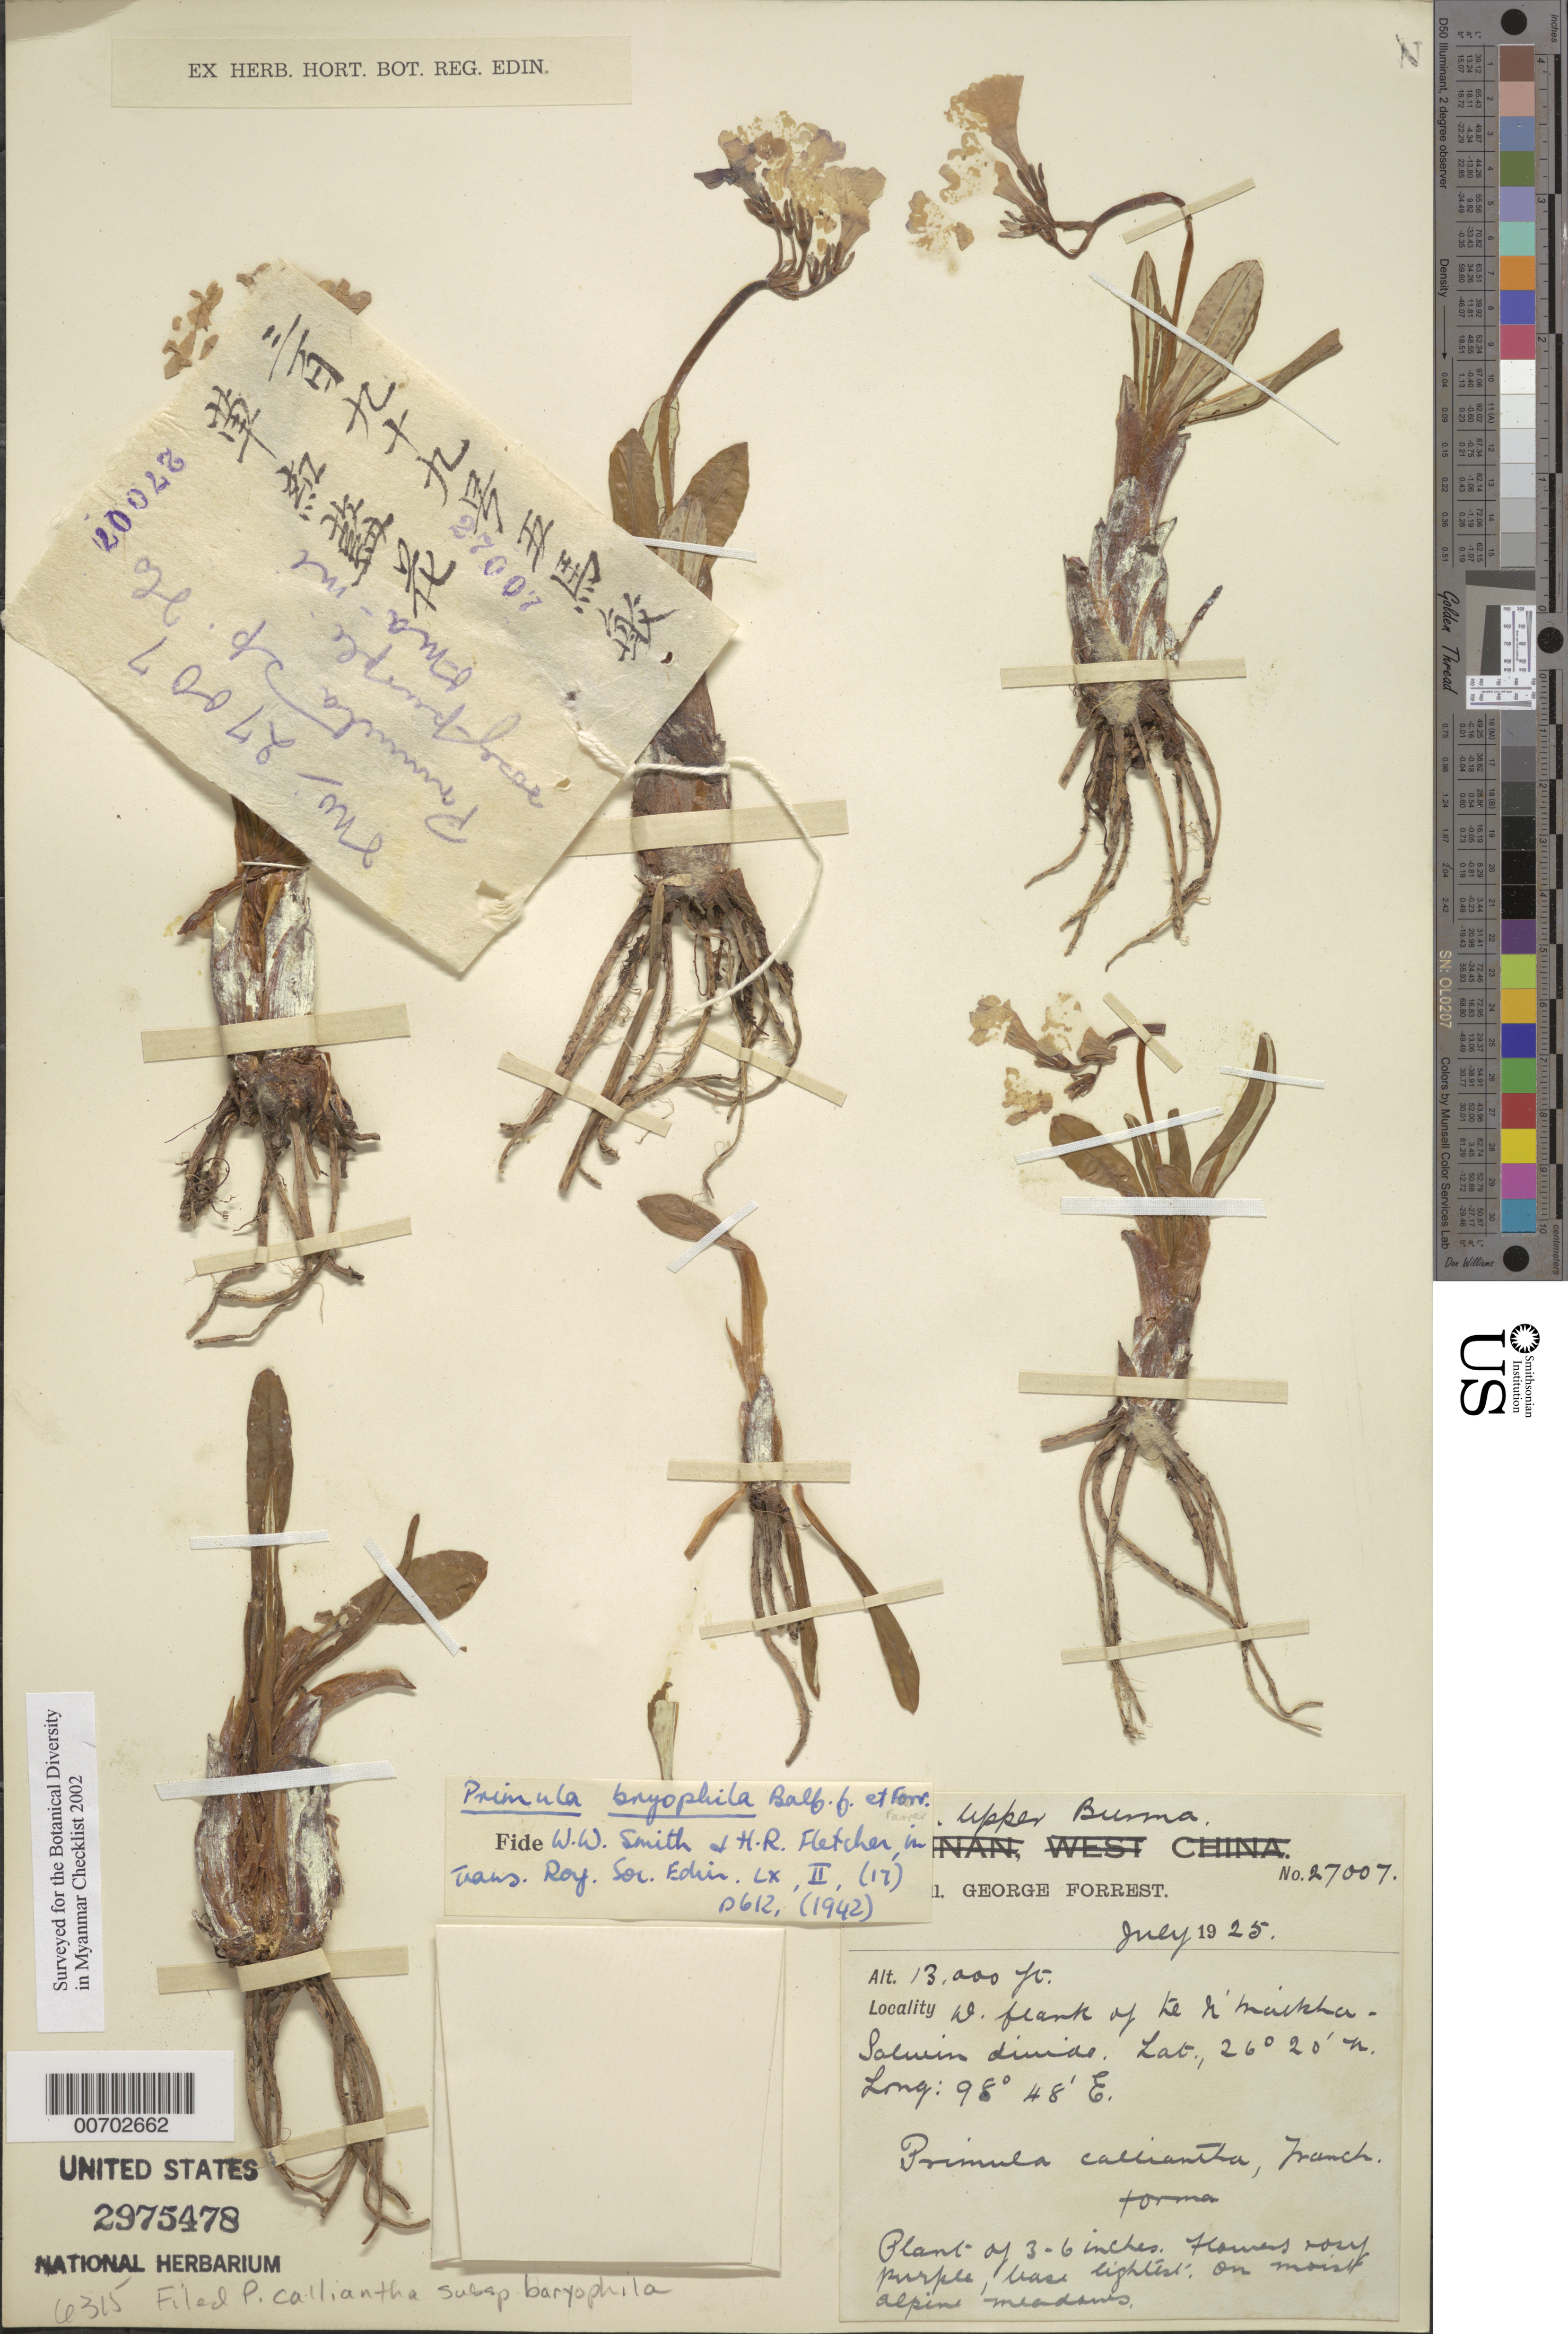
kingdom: Plantae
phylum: Tracheophyta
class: Magnoliopsida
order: Ericales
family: Primulaceae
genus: Primula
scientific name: Primula calliantha subsp. bryophila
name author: (Balf. f. & Farrer) W.W. Sm. & Forrest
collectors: G. Forrest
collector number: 27007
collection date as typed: Jul 1925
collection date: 1925-07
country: Myanmar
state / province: Kachin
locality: N'Maikha-Salwin Divide, W flank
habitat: Moist alpine meadows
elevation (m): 3962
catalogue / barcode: US 2975478